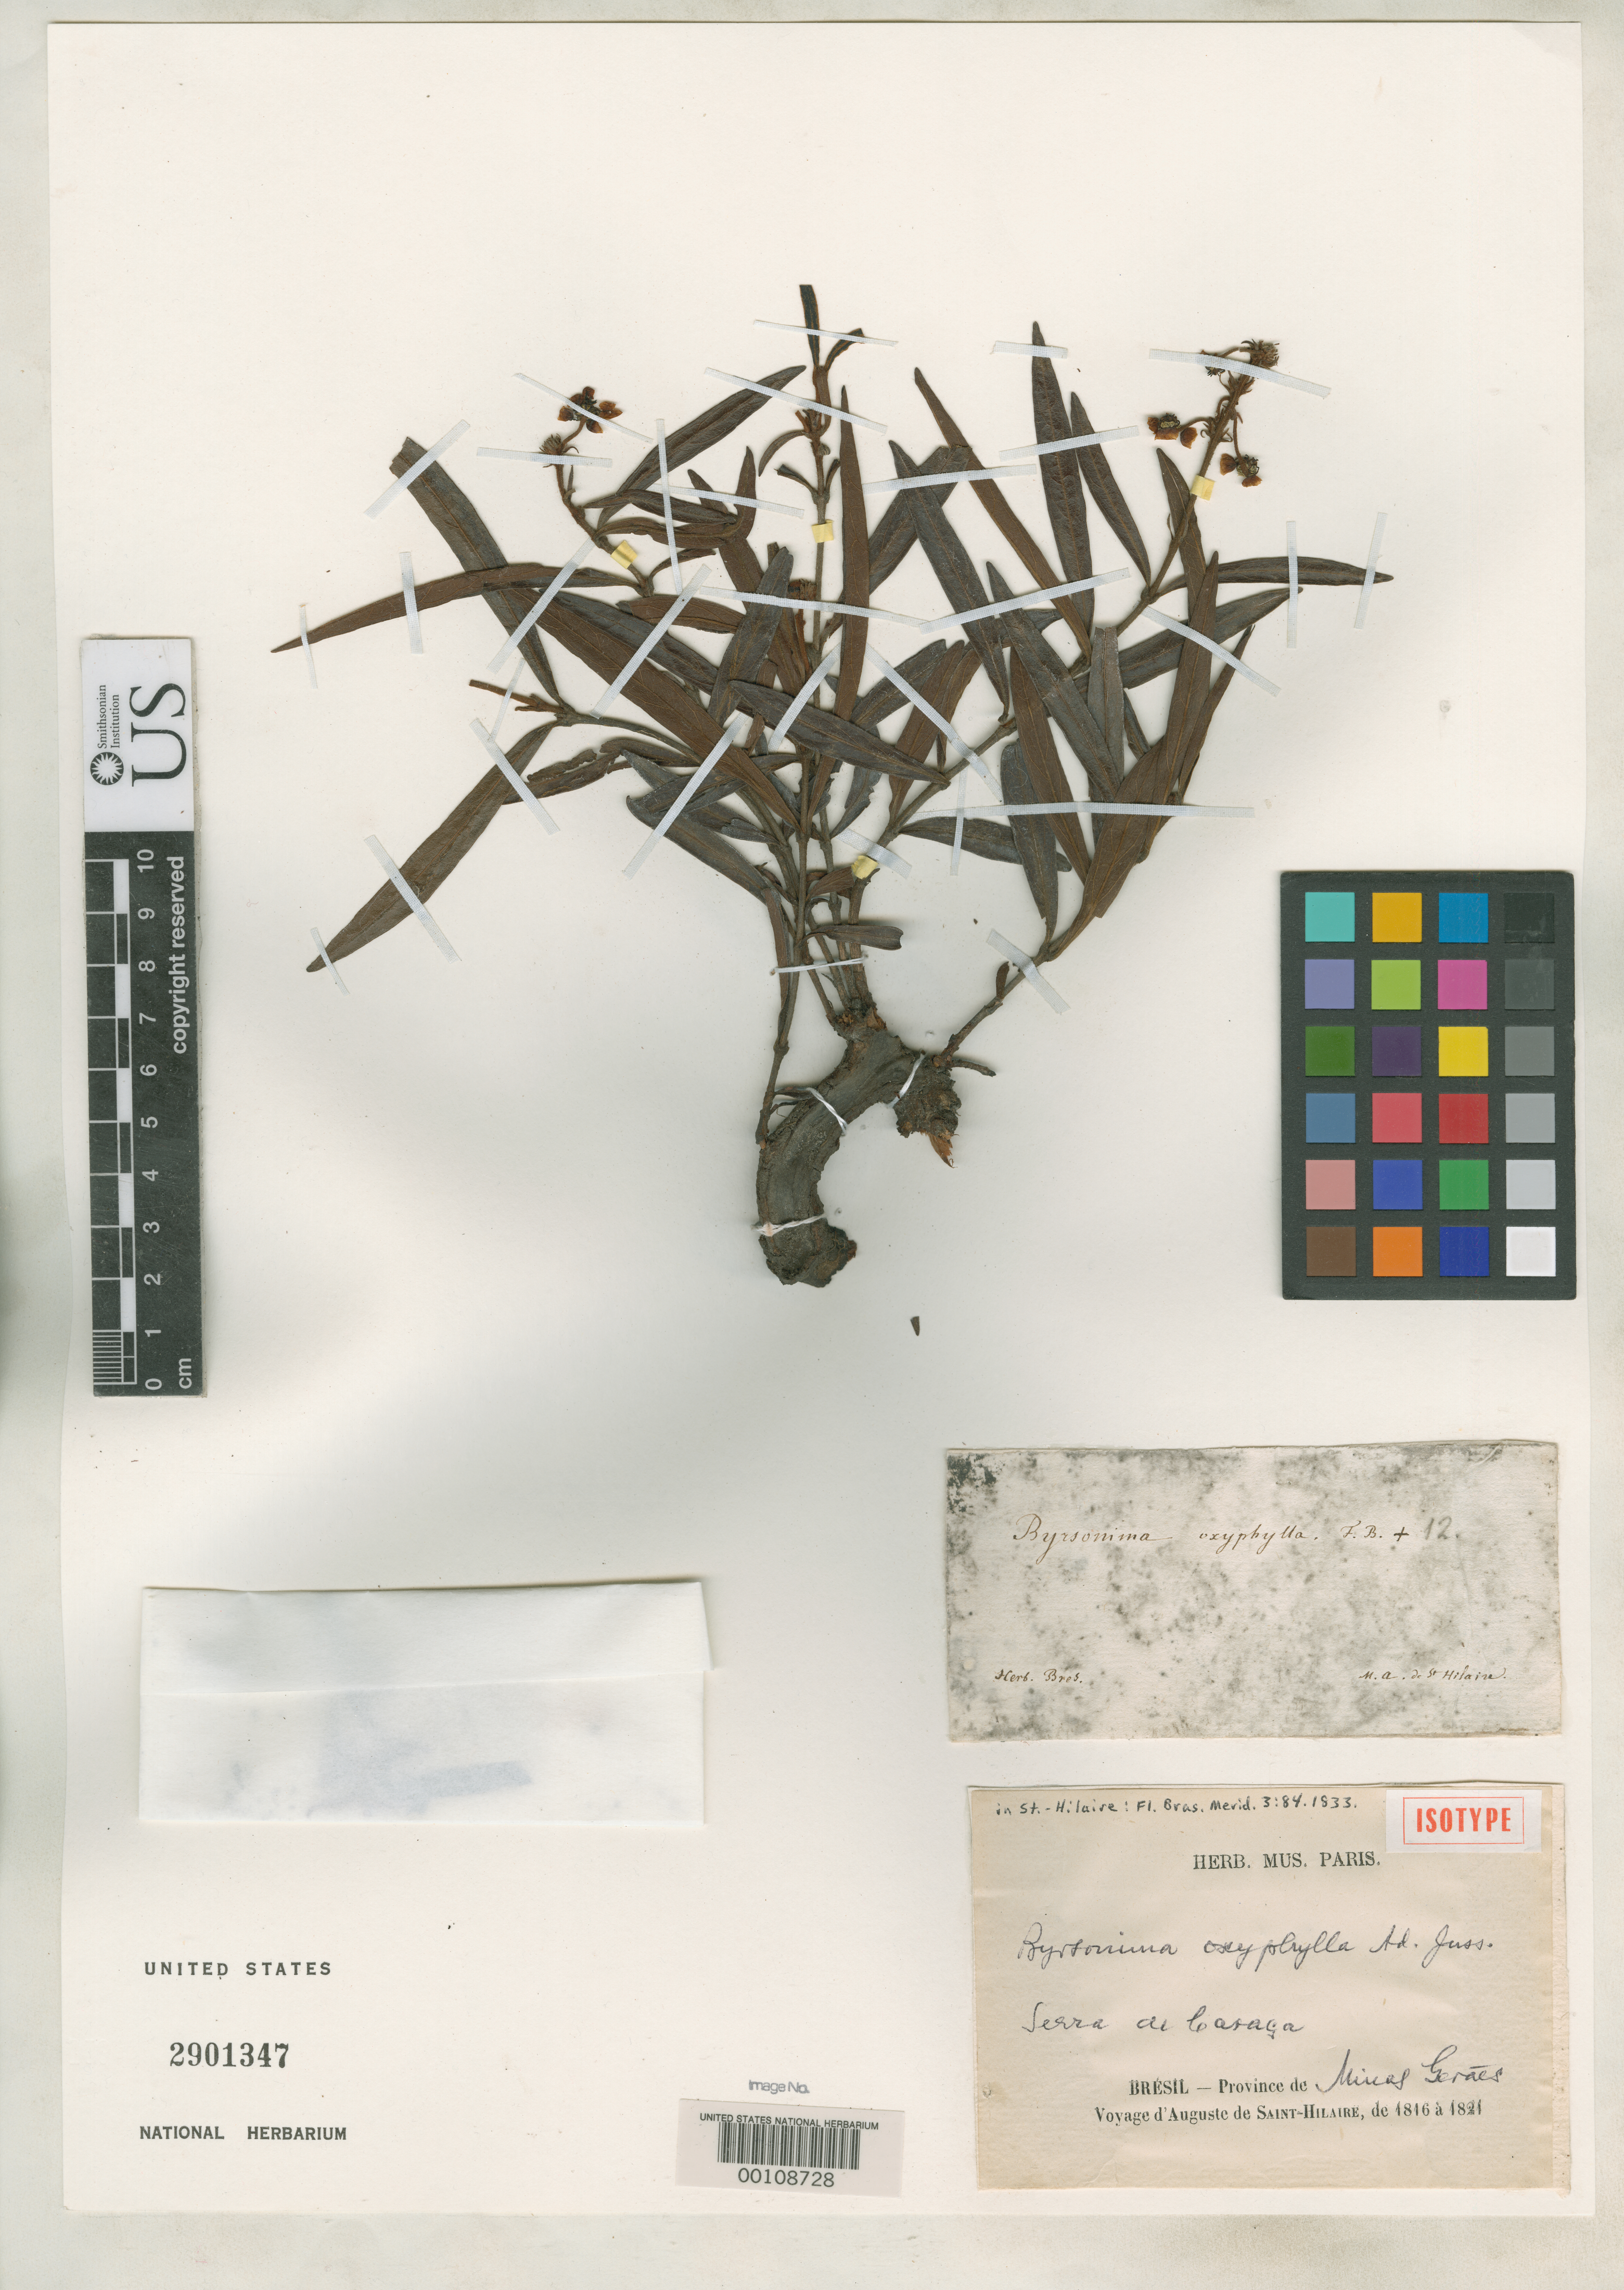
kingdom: Plantae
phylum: Tracheophyta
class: Magnoliopsida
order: Malpighiales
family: Malpighiaceae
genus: Byrsonima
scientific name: Byrsonima oxyphylla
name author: A. Juss. in A. St.-Hil.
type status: Isotype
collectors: A. F. C. P. de Saint-Hilaire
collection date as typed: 1816 to -- --- 1821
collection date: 1816/1821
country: Brazil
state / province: Minas Gerais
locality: Serra de Caraca.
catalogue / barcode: US 2901347